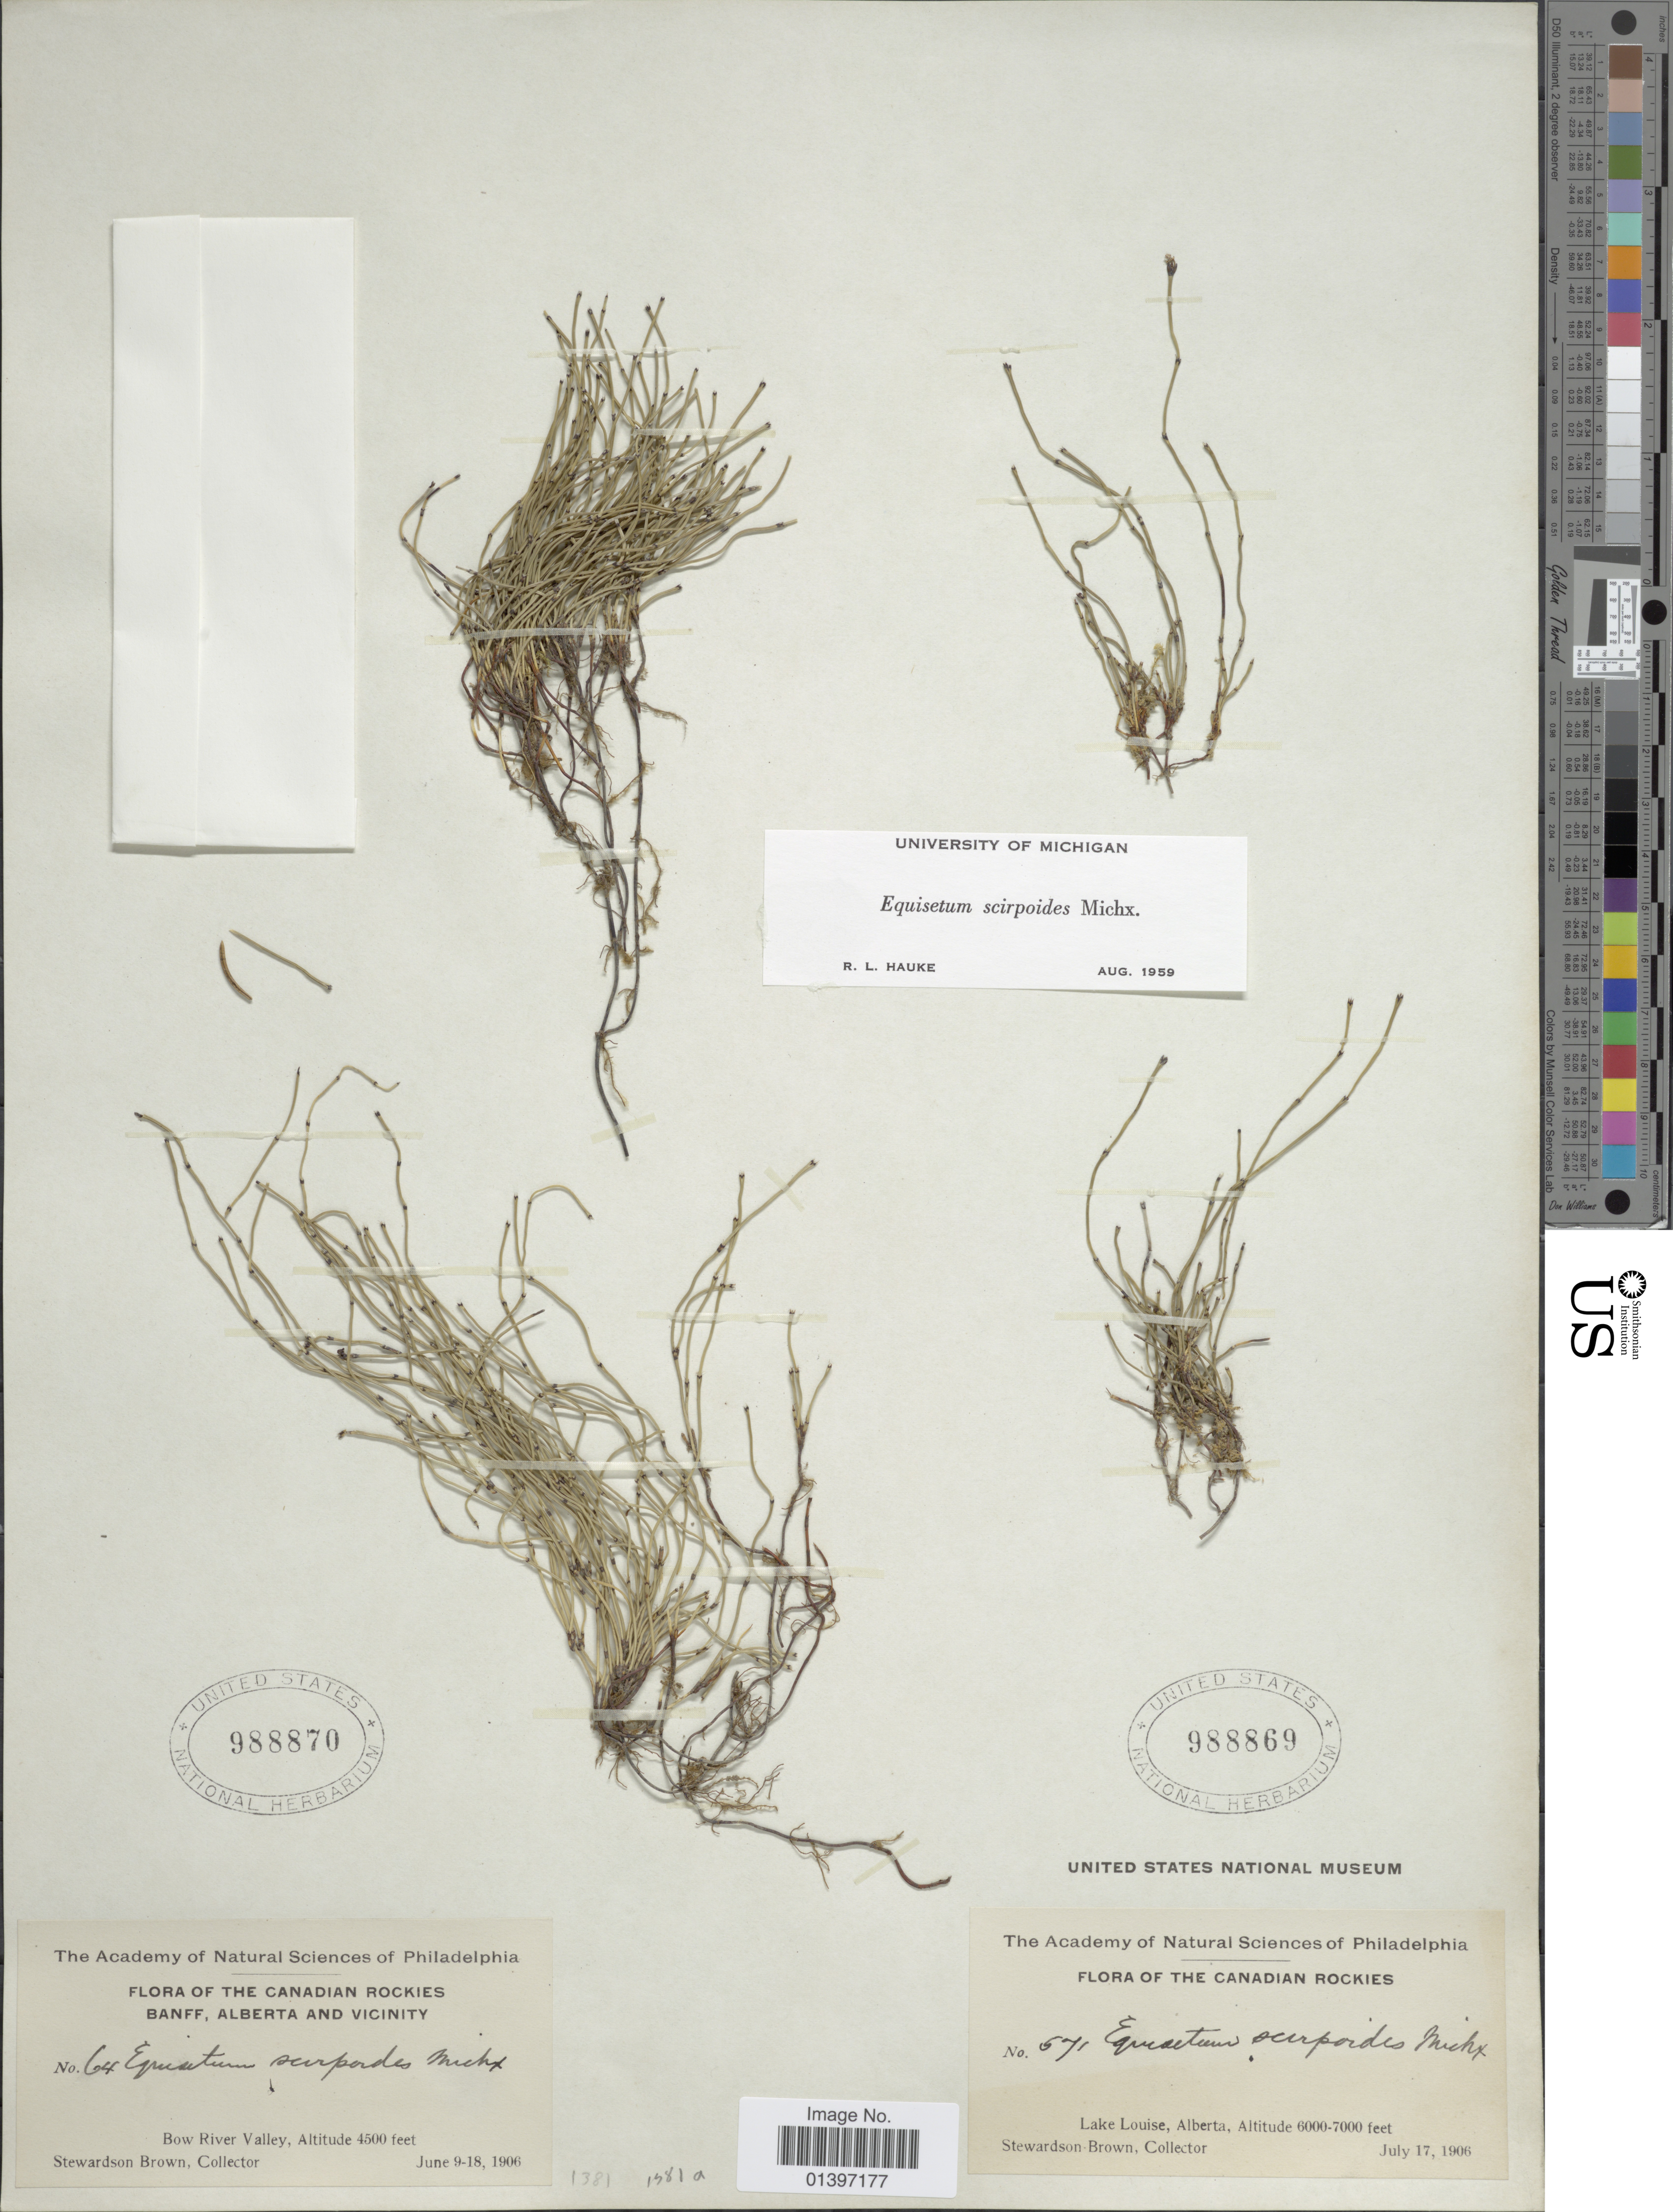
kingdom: Plantae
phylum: Tracheophyta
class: Polypodiopsida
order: Equisetales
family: Equisetaceae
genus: Equisetum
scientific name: Equisetum scirpoides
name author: Michx.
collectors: S. Brown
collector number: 571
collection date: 1906-07-17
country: Canada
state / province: Alberta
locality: Canadian Rockies, Lake Louise, Alberta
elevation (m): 1829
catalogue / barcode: US 988869